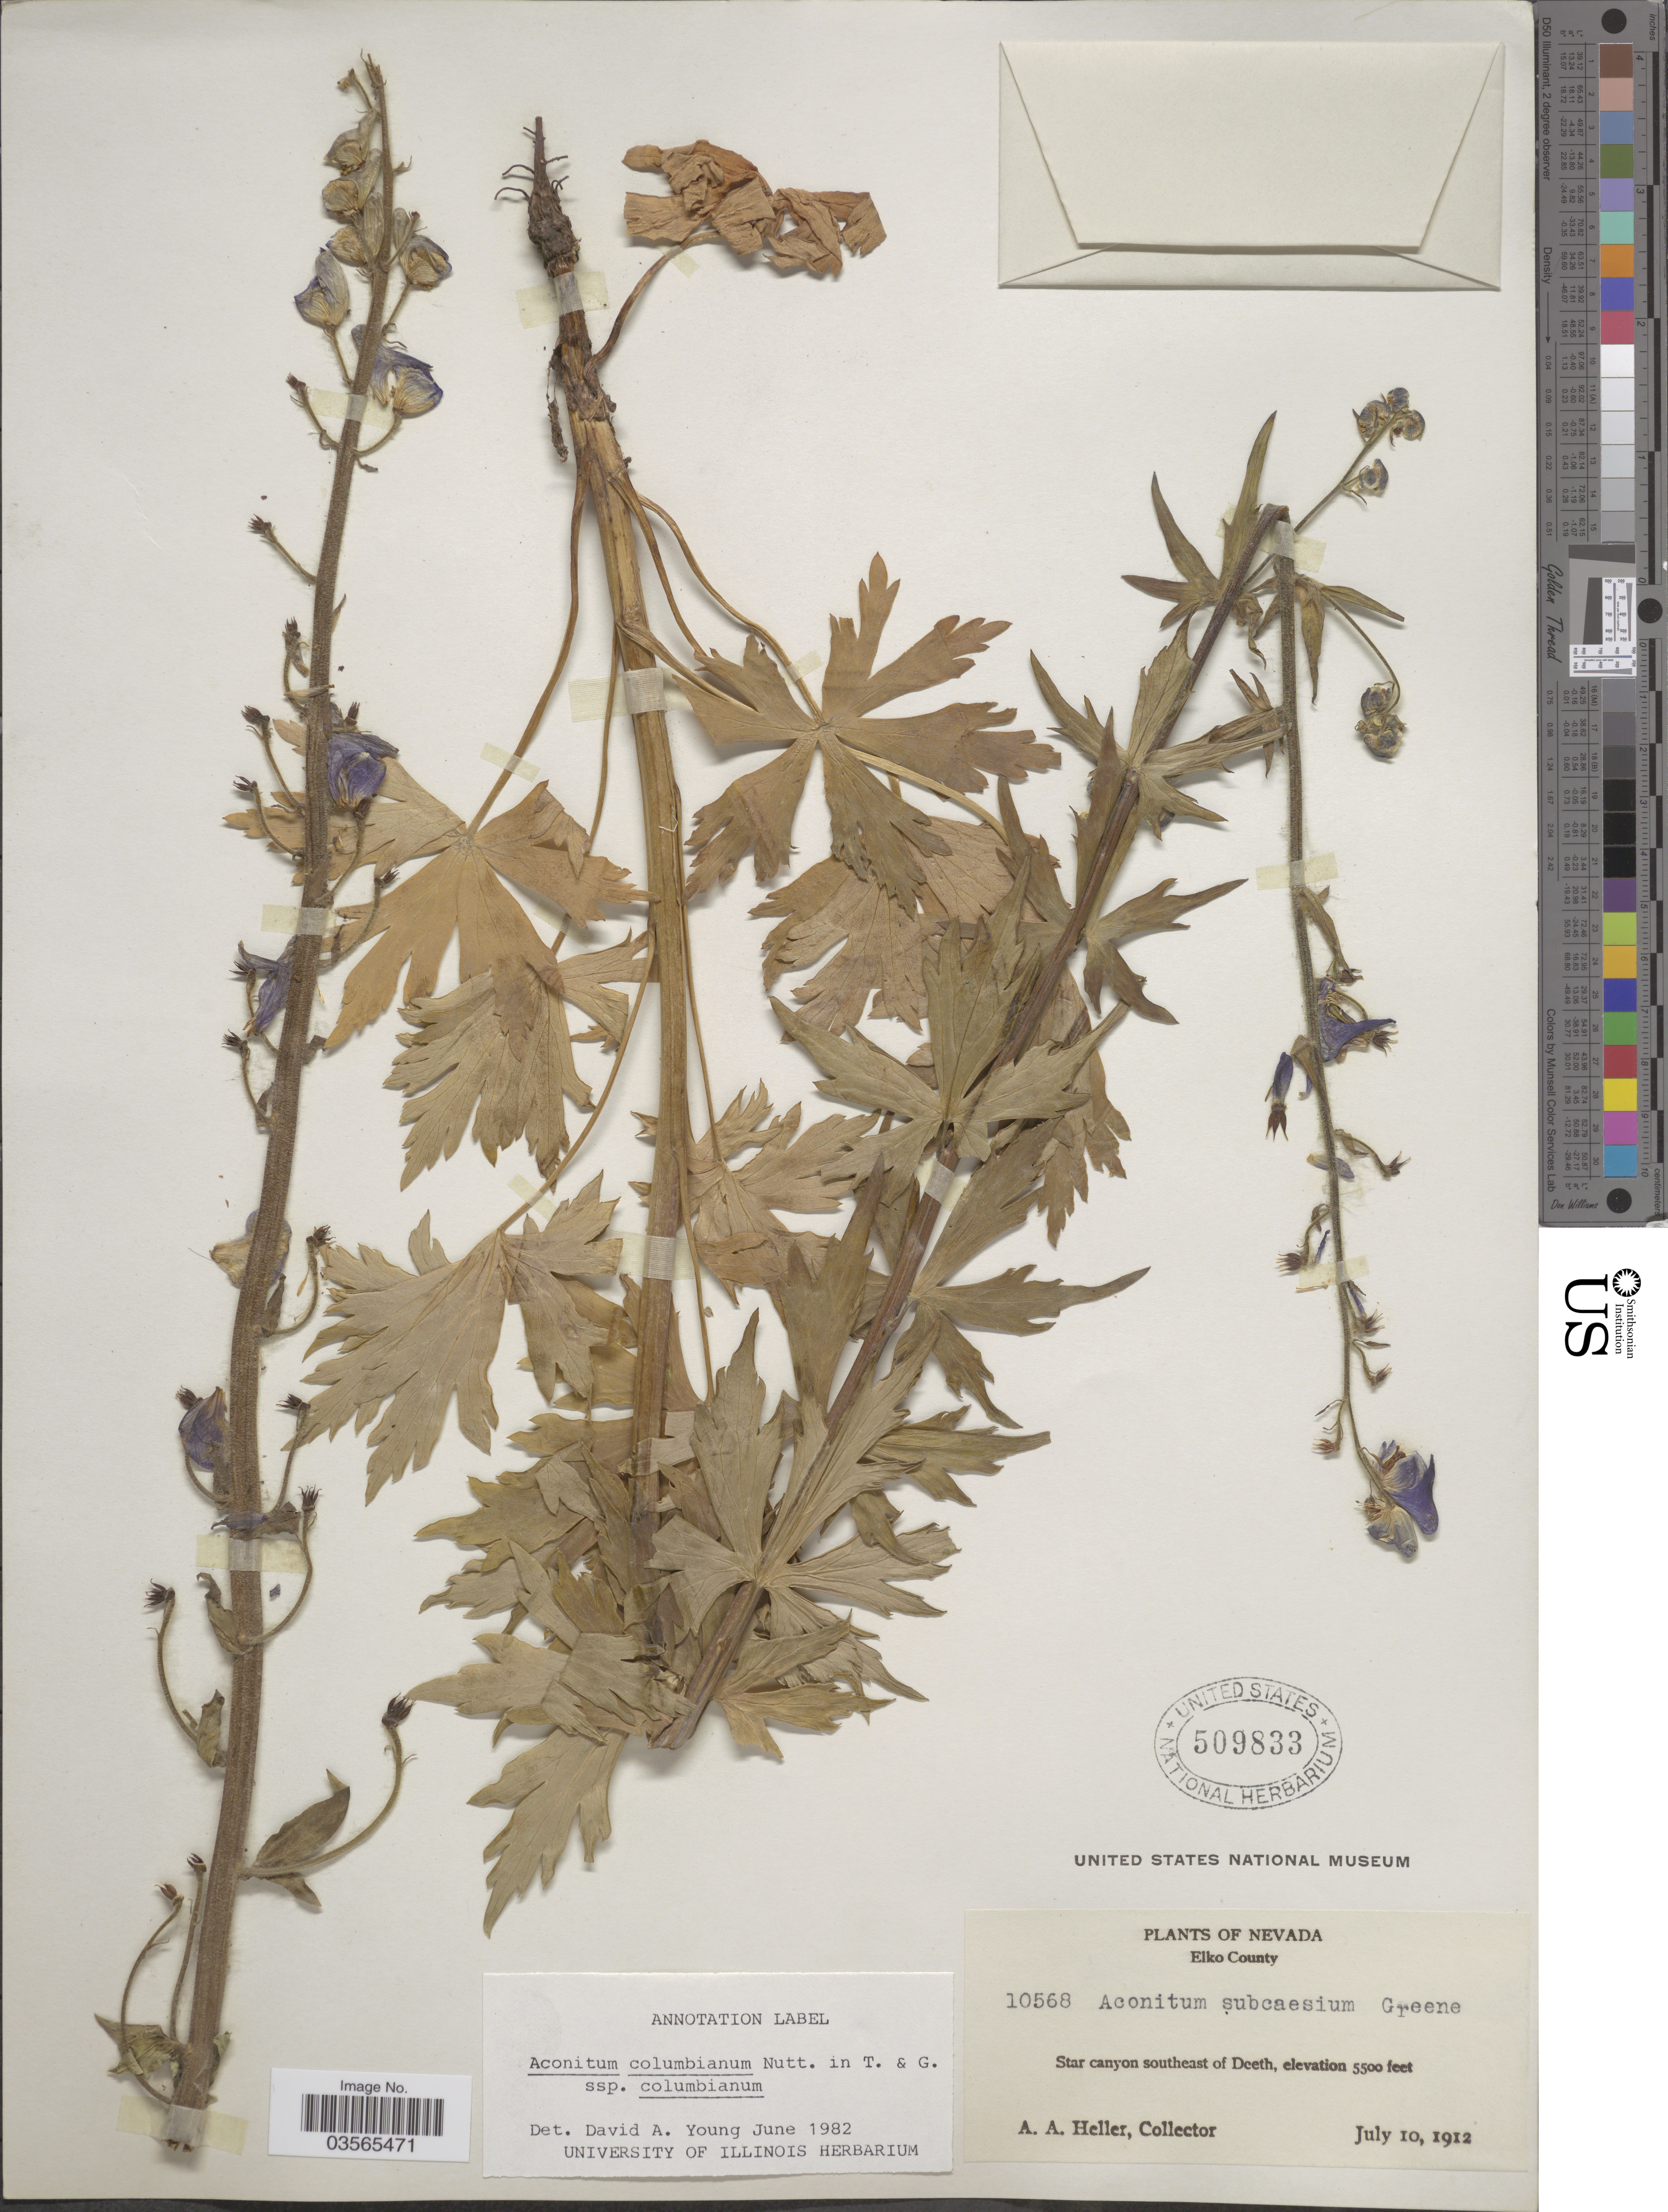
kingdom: Plantae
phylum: Tracheophyta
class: Magnoliopsida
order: Ranunculales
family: Ranunculaceae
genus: Aconitum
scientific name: Aconitum columbianum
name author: Nutt.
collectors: A. A. Heller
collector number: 10568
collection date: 1912-07-10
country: United States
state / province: Nevada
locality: Elko County. Star canyon southeast of Deeth.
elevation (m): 1676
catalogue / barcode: US 509833